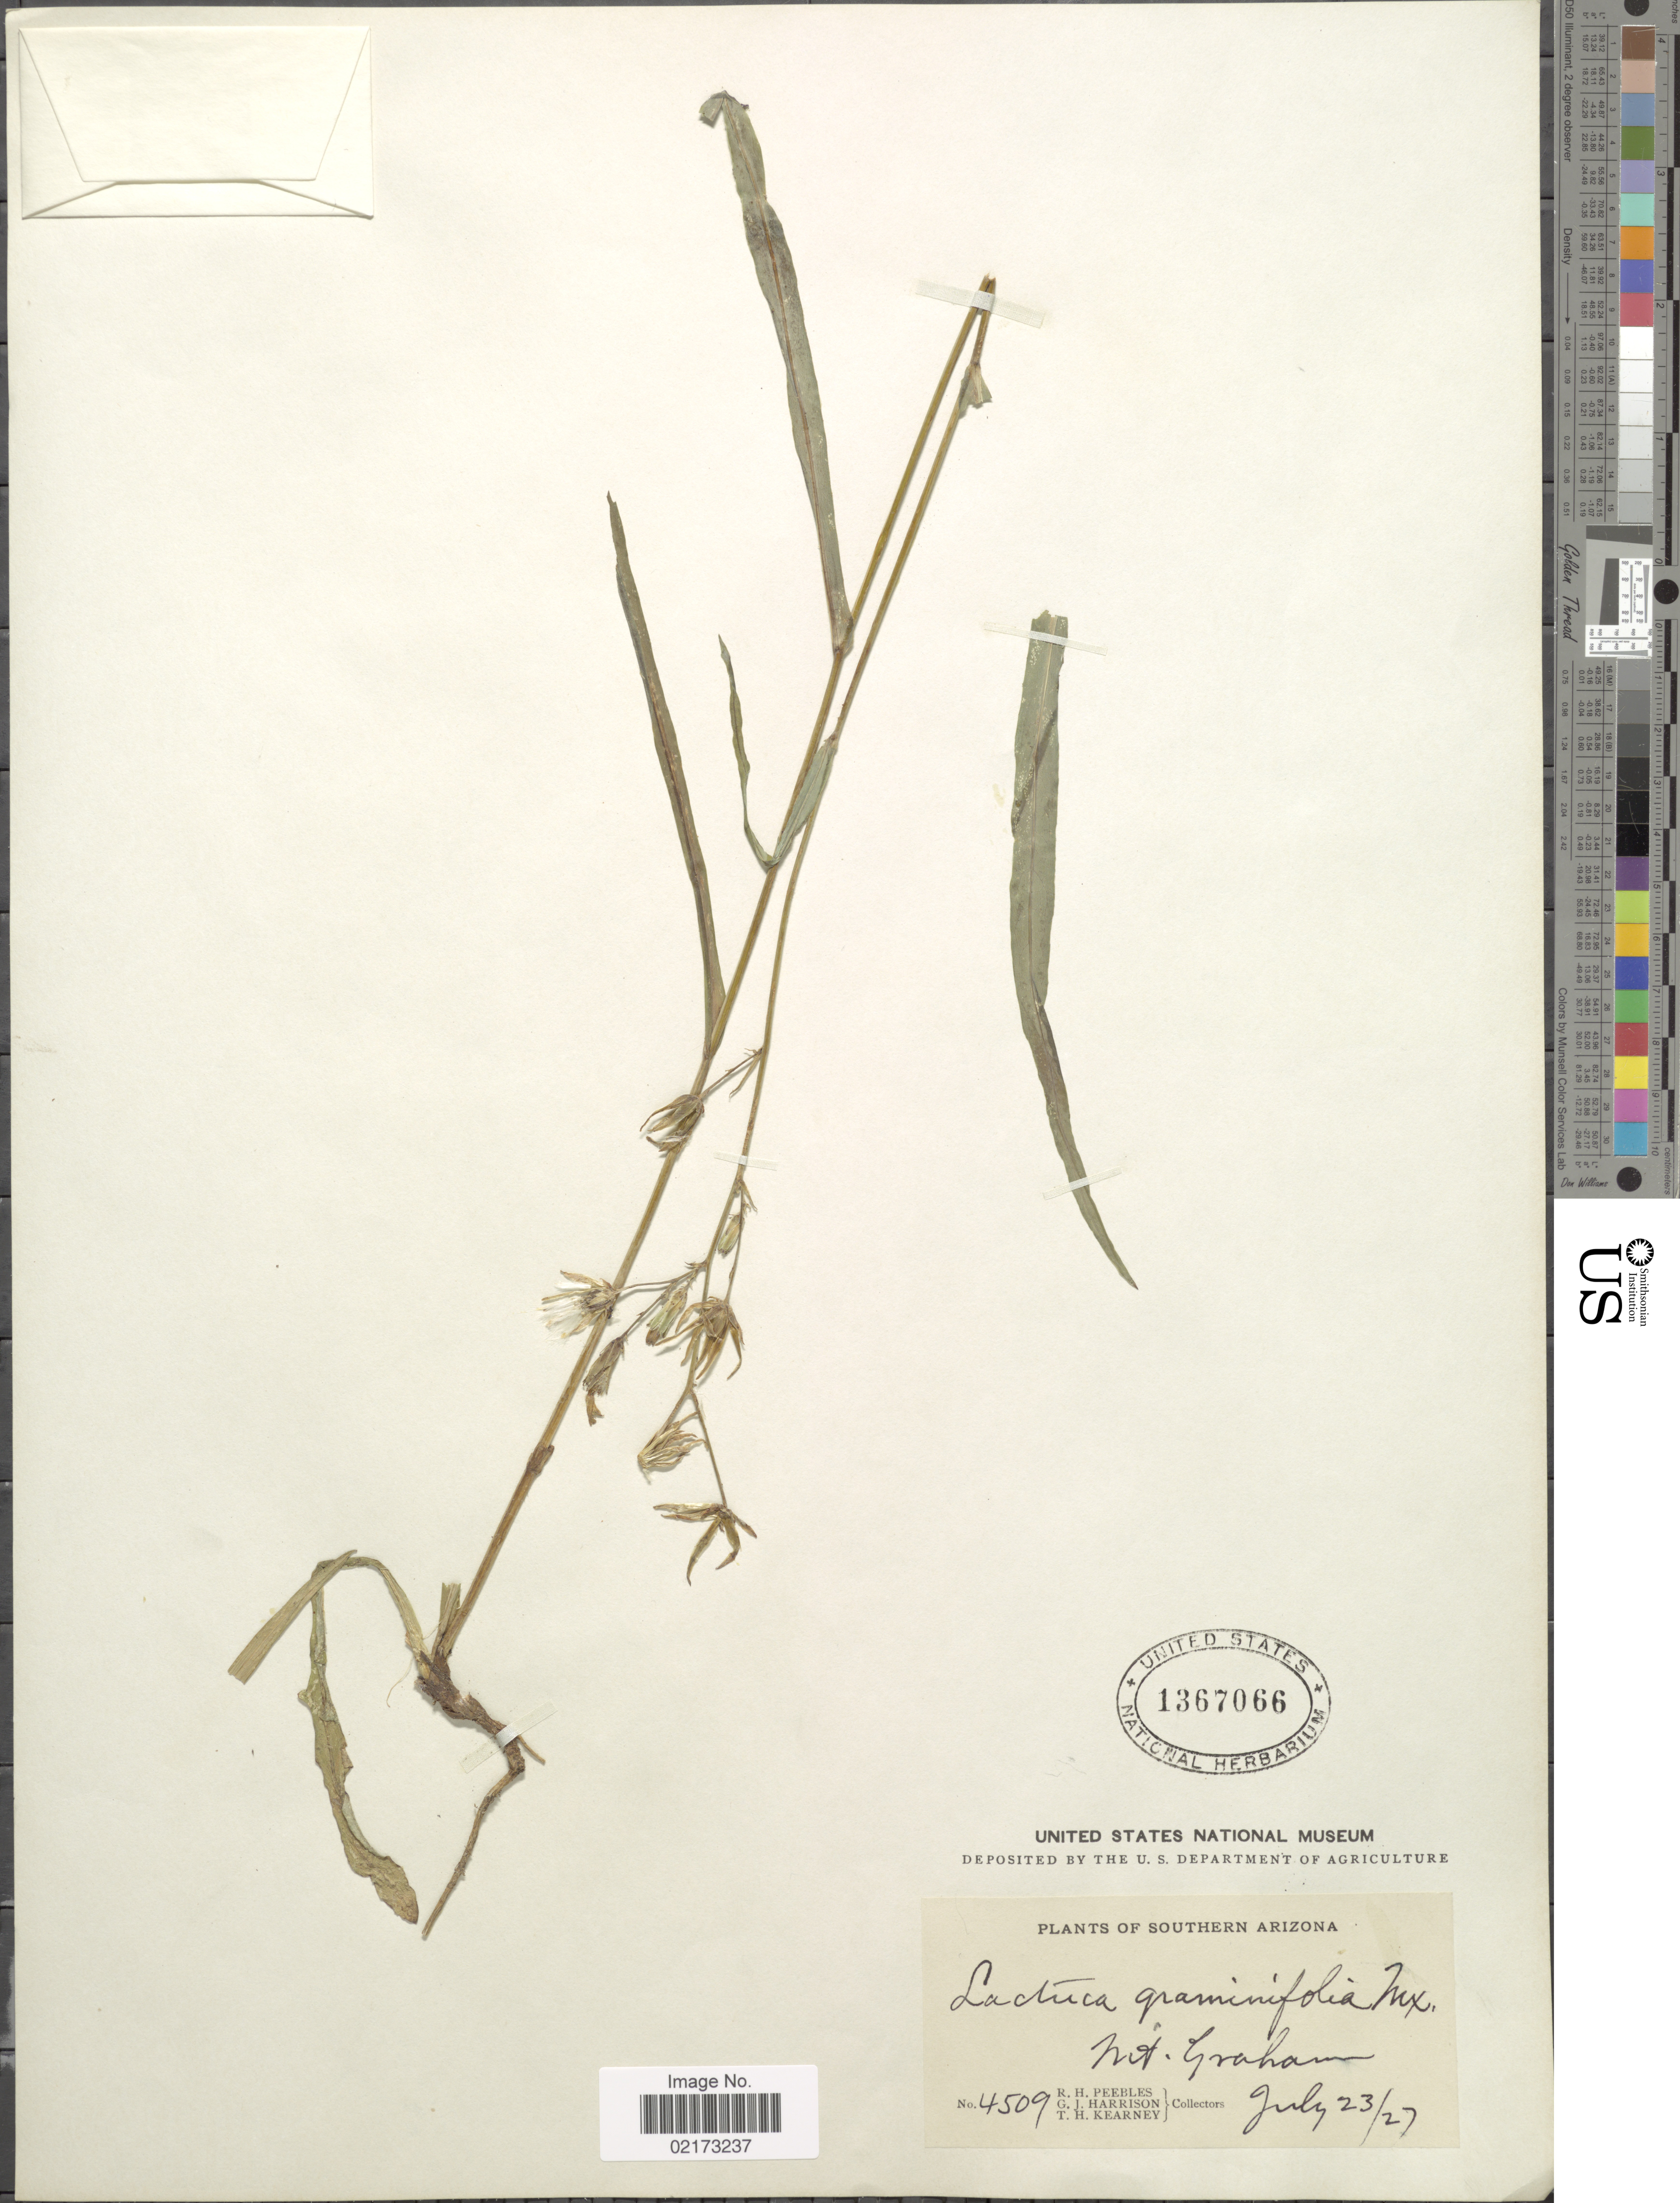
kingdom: Plantae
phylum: Tracheophyta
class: Magnoliopsida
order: Asterales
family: Asteraceae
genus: Lactuca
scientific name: Lactuca graminifolia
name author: Michx.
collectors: R. H. Peebles, G. J. Harrison & T. H. Kearney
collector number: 4509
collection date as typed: Transcribed d/m/y: 23/7/27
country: United States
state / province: Arizona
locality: Southern Arizona, Mt. Graham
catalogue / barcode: US 1367066